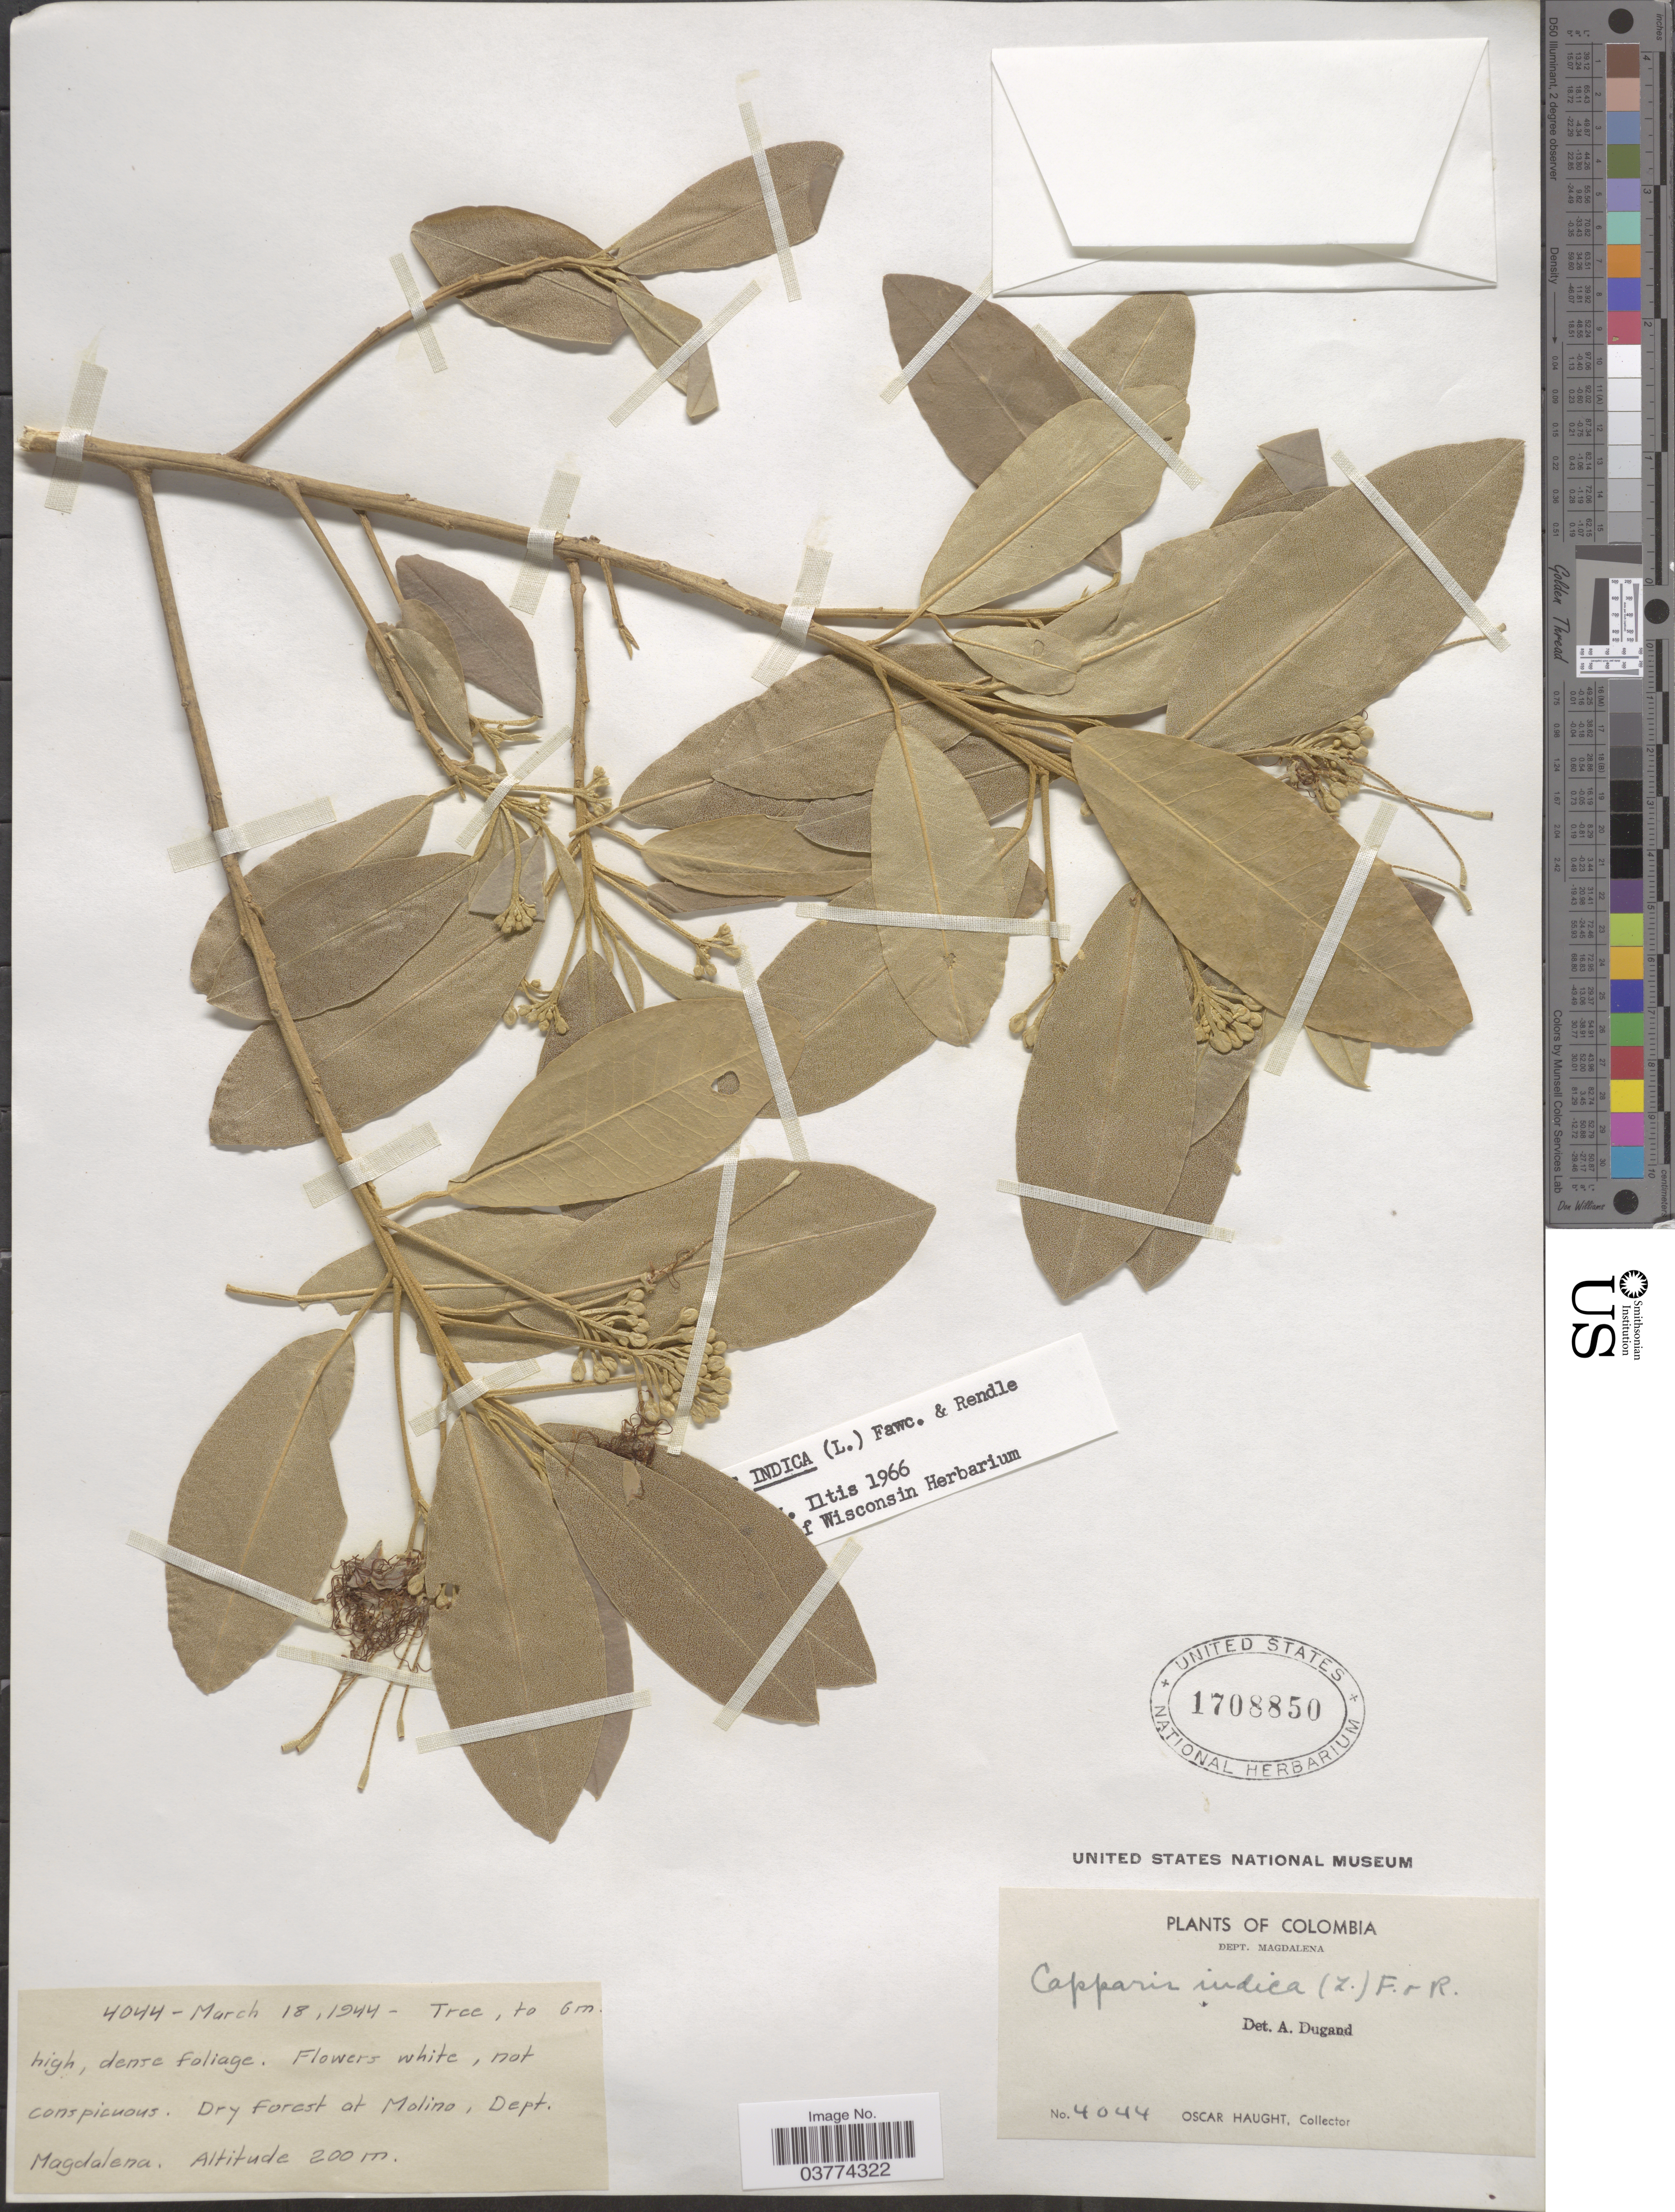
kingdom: Plantae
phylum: Tracheophyta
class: Magnoliopsida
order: Brassicales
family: Capparaceae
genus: Quadrella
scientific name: Quadrella indica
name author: (L.) Iltis & Cornejo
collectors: O. Haught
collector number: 4044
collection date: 1944-03-18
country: Colombia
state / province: Magdalena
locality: Dept. Magdalena. Molino.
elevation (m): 200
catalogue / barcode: US 1708850